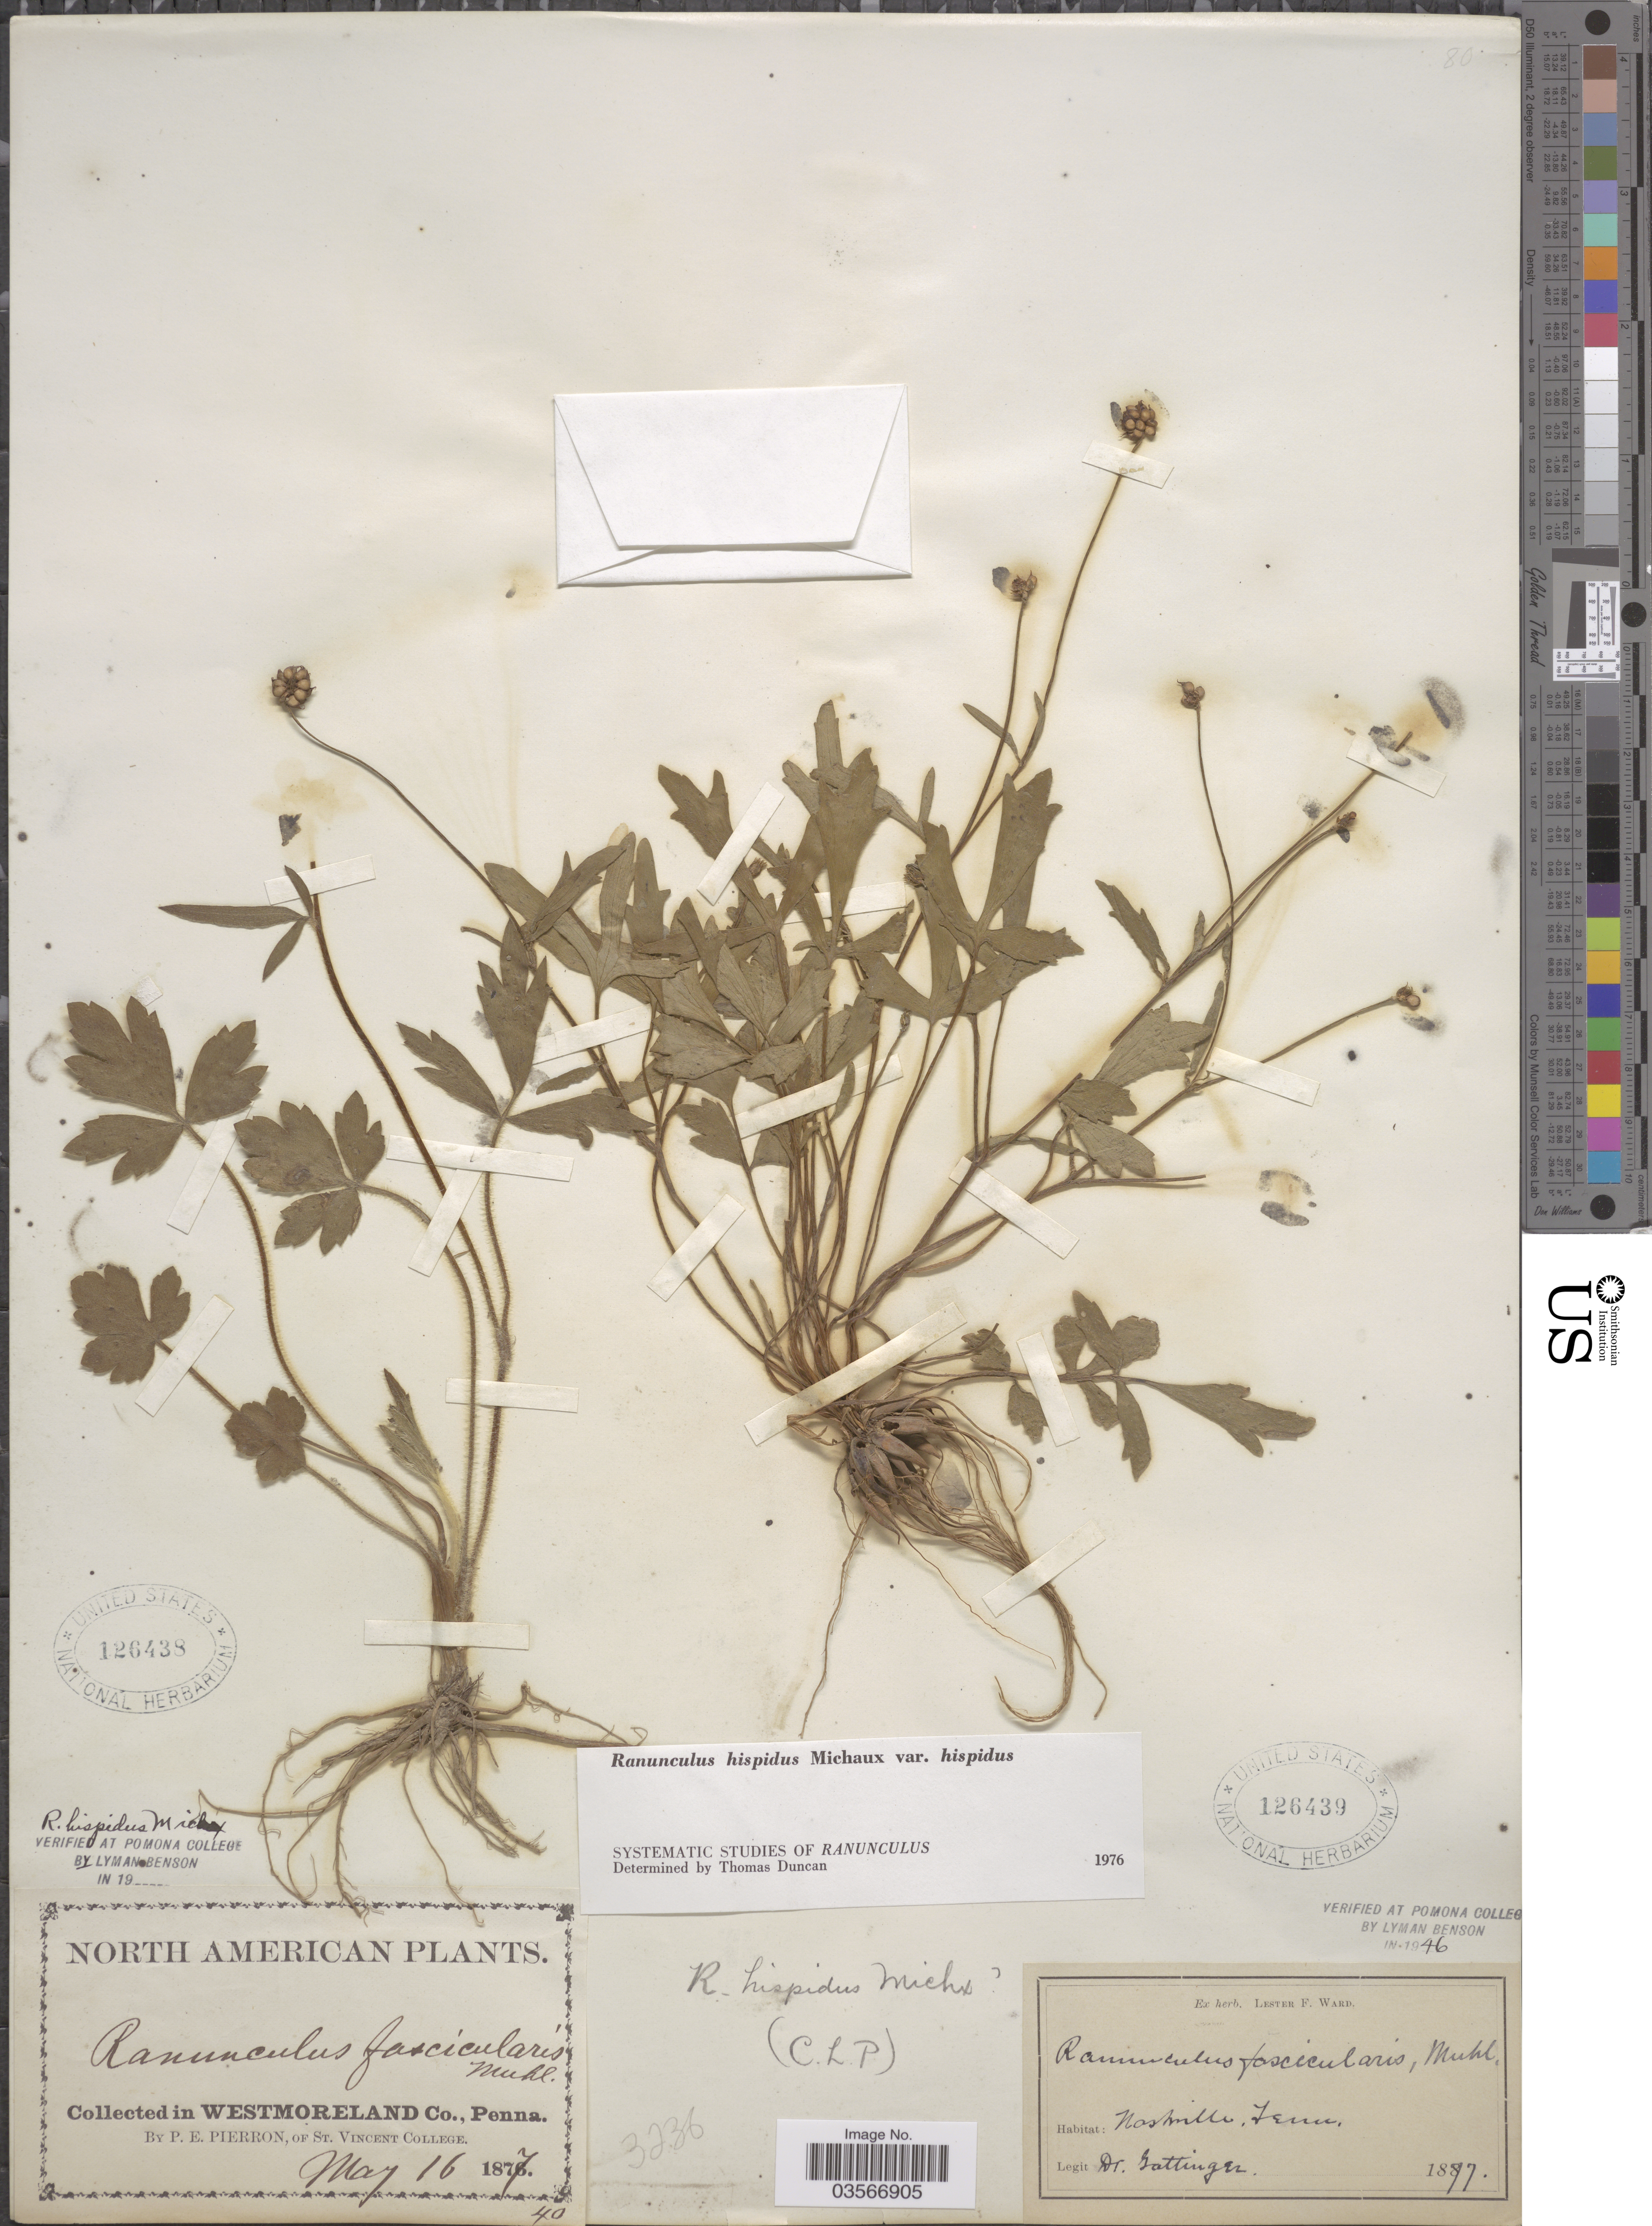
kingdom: Plantae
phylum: Tracheophyta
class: Magnoliopsida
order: Ranunculales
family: Ranunculaceae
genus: Ranunculus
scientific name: Ranunculus hispidus var. hispidus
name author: Michx.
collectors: P. Pierron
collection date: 1877-05-16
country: United States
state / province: Pennsylvania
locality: In Westmoreland Co.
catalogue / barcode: US 126438